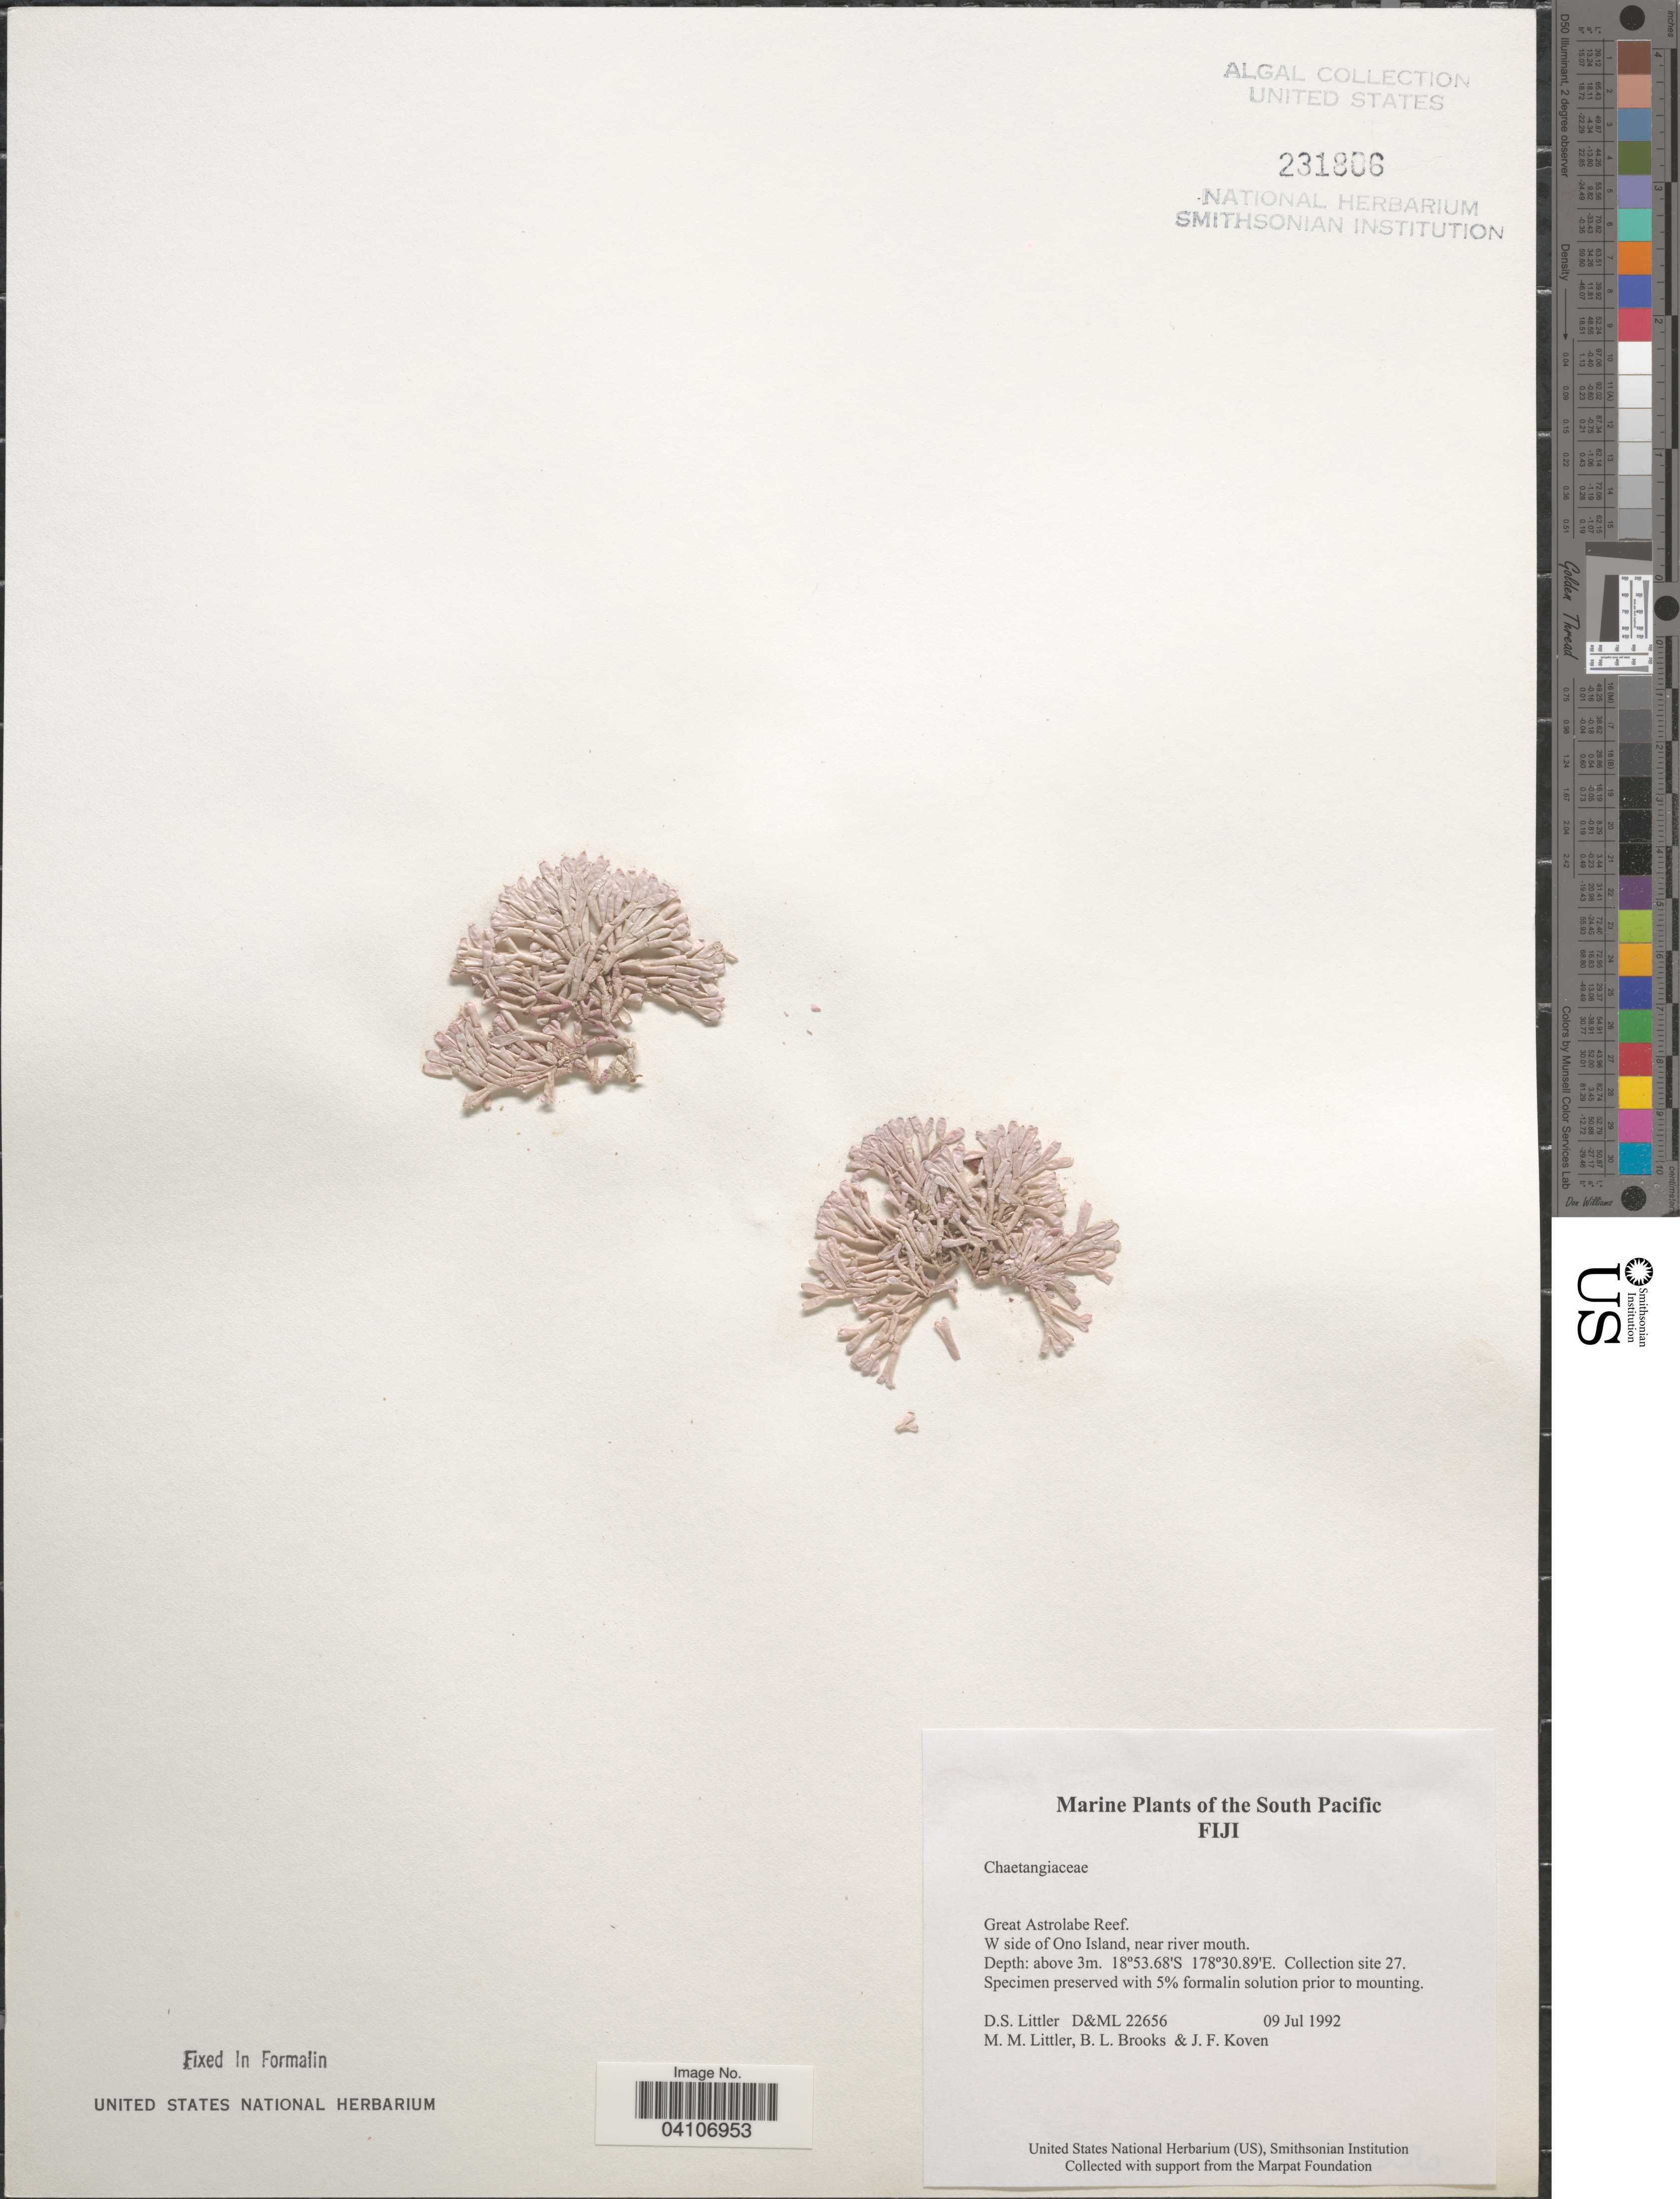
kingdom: Plantae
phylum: Rhodophyta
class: Florideophyceae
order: Nemaliales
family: Chaetangiaceae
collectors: D. S. Littler, B. Brooks & J. Koven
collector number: D&ML22656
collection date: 1992-07-09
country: Fiji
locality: Great Astrolabe Reef. W side of Ono Island, near river mouth. Collection site 27.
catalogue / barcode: US 231806